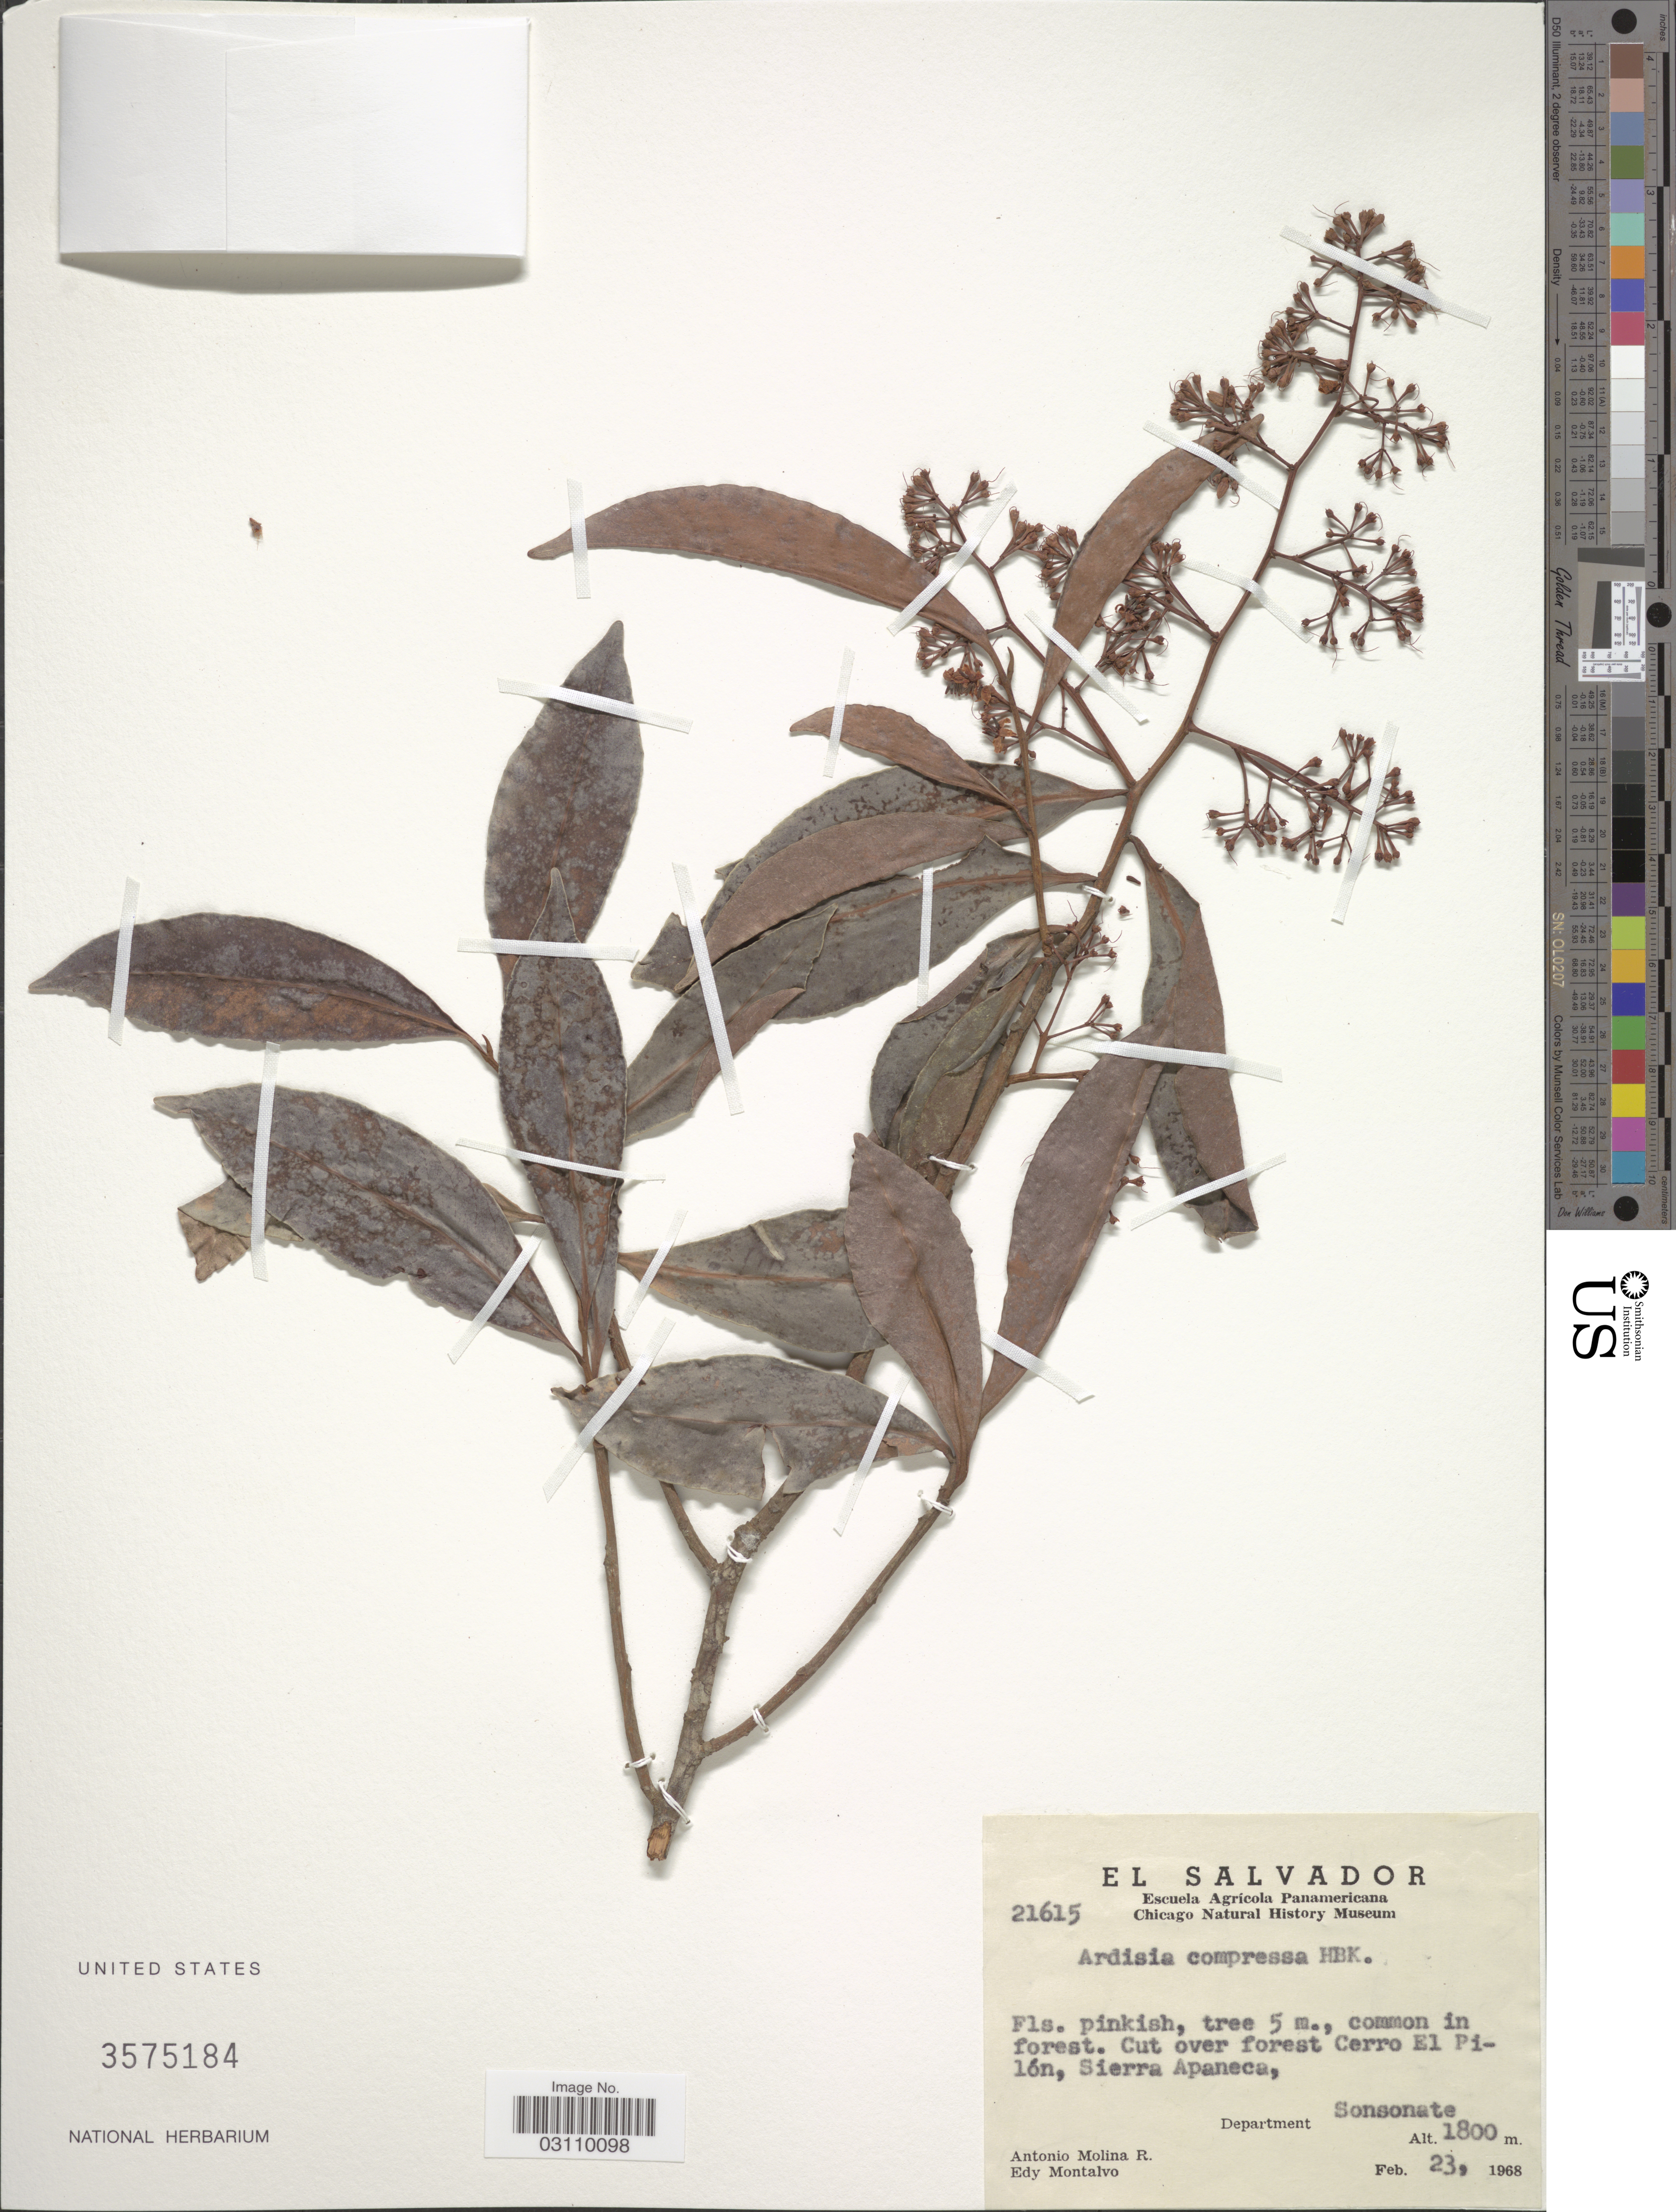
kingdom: Plantae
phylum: Tracheophyta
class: Magnoliopsida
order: Ericales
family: Primulaceae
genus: Ardisia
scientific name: Ardisia compressa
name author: Kunth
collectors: A. Molina R. & E. A. Montalvo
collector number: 21615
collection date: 1968-02-23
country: El Salvador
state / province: Sonsonate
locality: Cut over forest Cerro El Pilón, Sierra Apaneca, Department Sonsonate.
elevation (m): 1800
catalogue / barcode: US 3575184